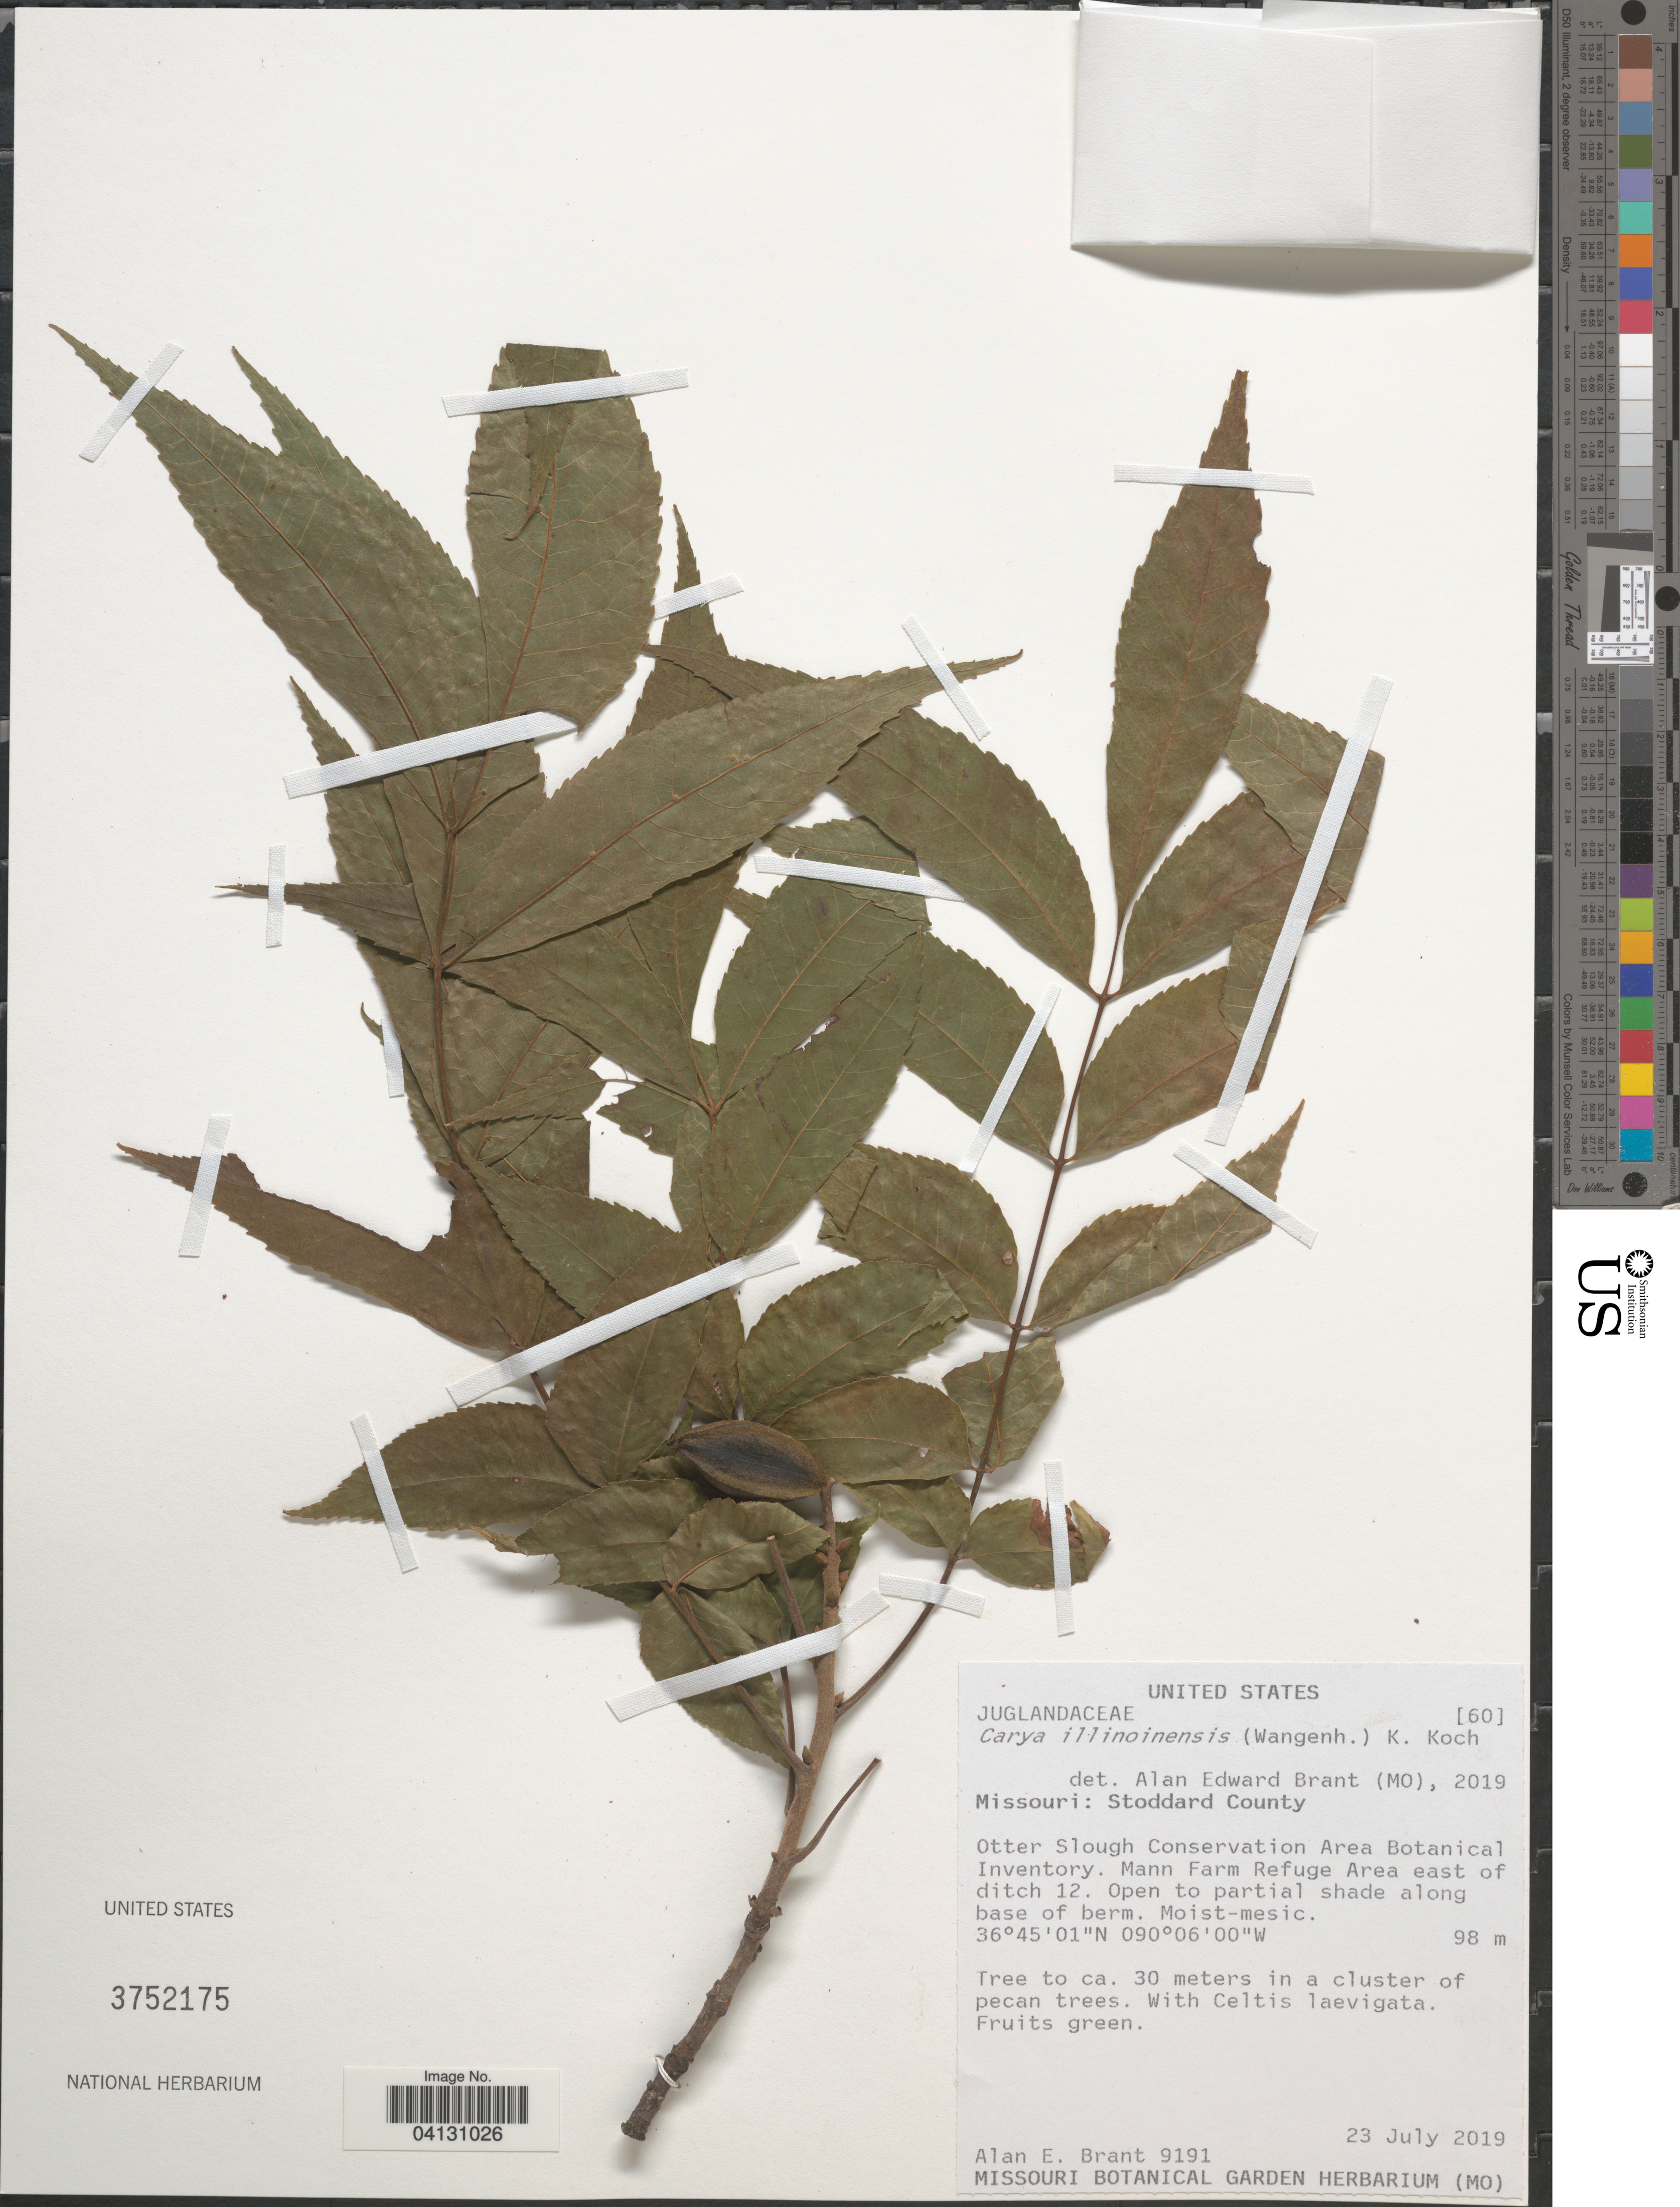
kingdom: Plantae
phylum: Tracheophyta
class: Magnoliopsida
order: Fagales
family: Juglandaceae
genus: Carya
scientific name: Carya illinoinensis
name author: (Wangenh.) K. Koch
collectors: A. Brant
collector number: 9191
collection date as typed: Transcribed d/m/y: 23/7/2019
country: United States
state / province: Missouri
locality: Stoddard County. Otter Slough Conservation Area Botanical Inventory. Mann Farm Refuge Area east of ditch 12.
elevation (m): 98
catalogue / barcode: US 3752175